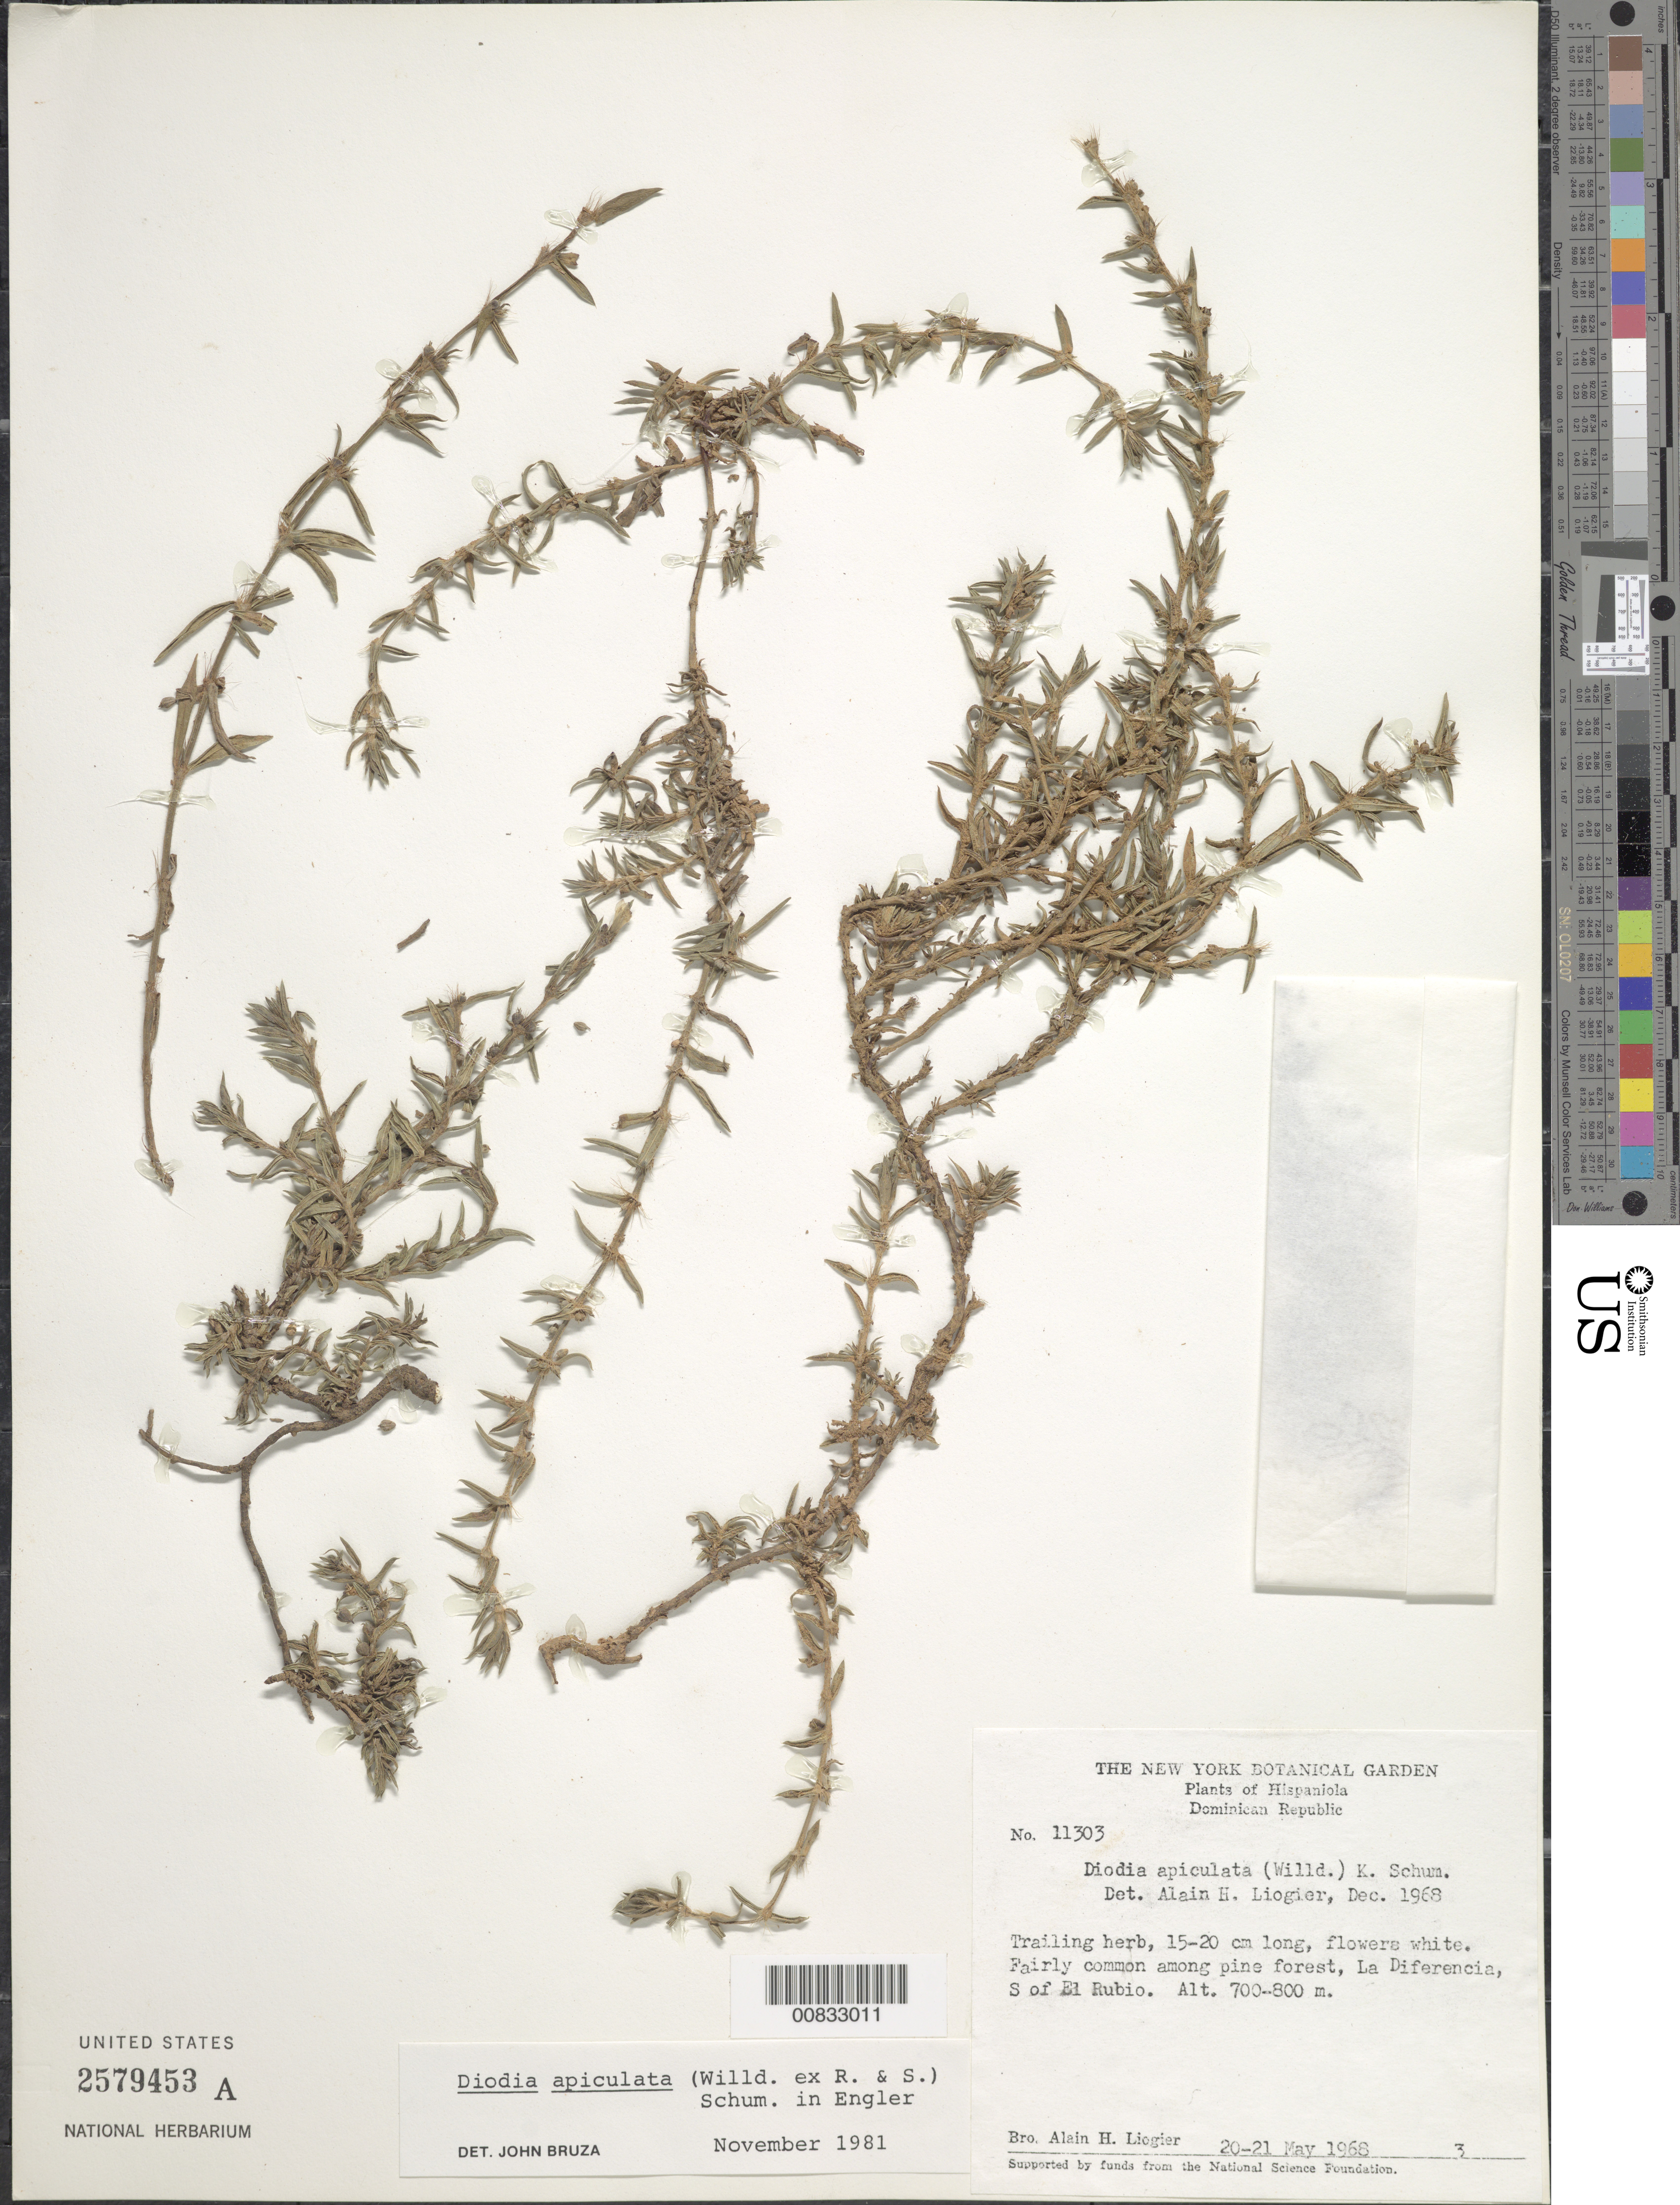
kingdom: Plantae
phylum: Tracheophyta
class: Magnoliopsida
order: Gentianales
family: Rubiaceae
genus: Diodella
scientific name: Diodella apiculata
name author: (Willd. ex Roem. & Schult.) Delprete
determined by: Bruza, J.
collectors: A. H. Liogier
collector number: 11303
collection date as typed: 20 May 1968 to 21 May 1968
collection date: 1968-05-20/1968-05-21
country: Dominican Republic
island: Hispaniola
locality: La Diferencia, S of El Rubio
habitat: Among pine forest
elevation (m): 700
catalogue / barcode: US 2579453